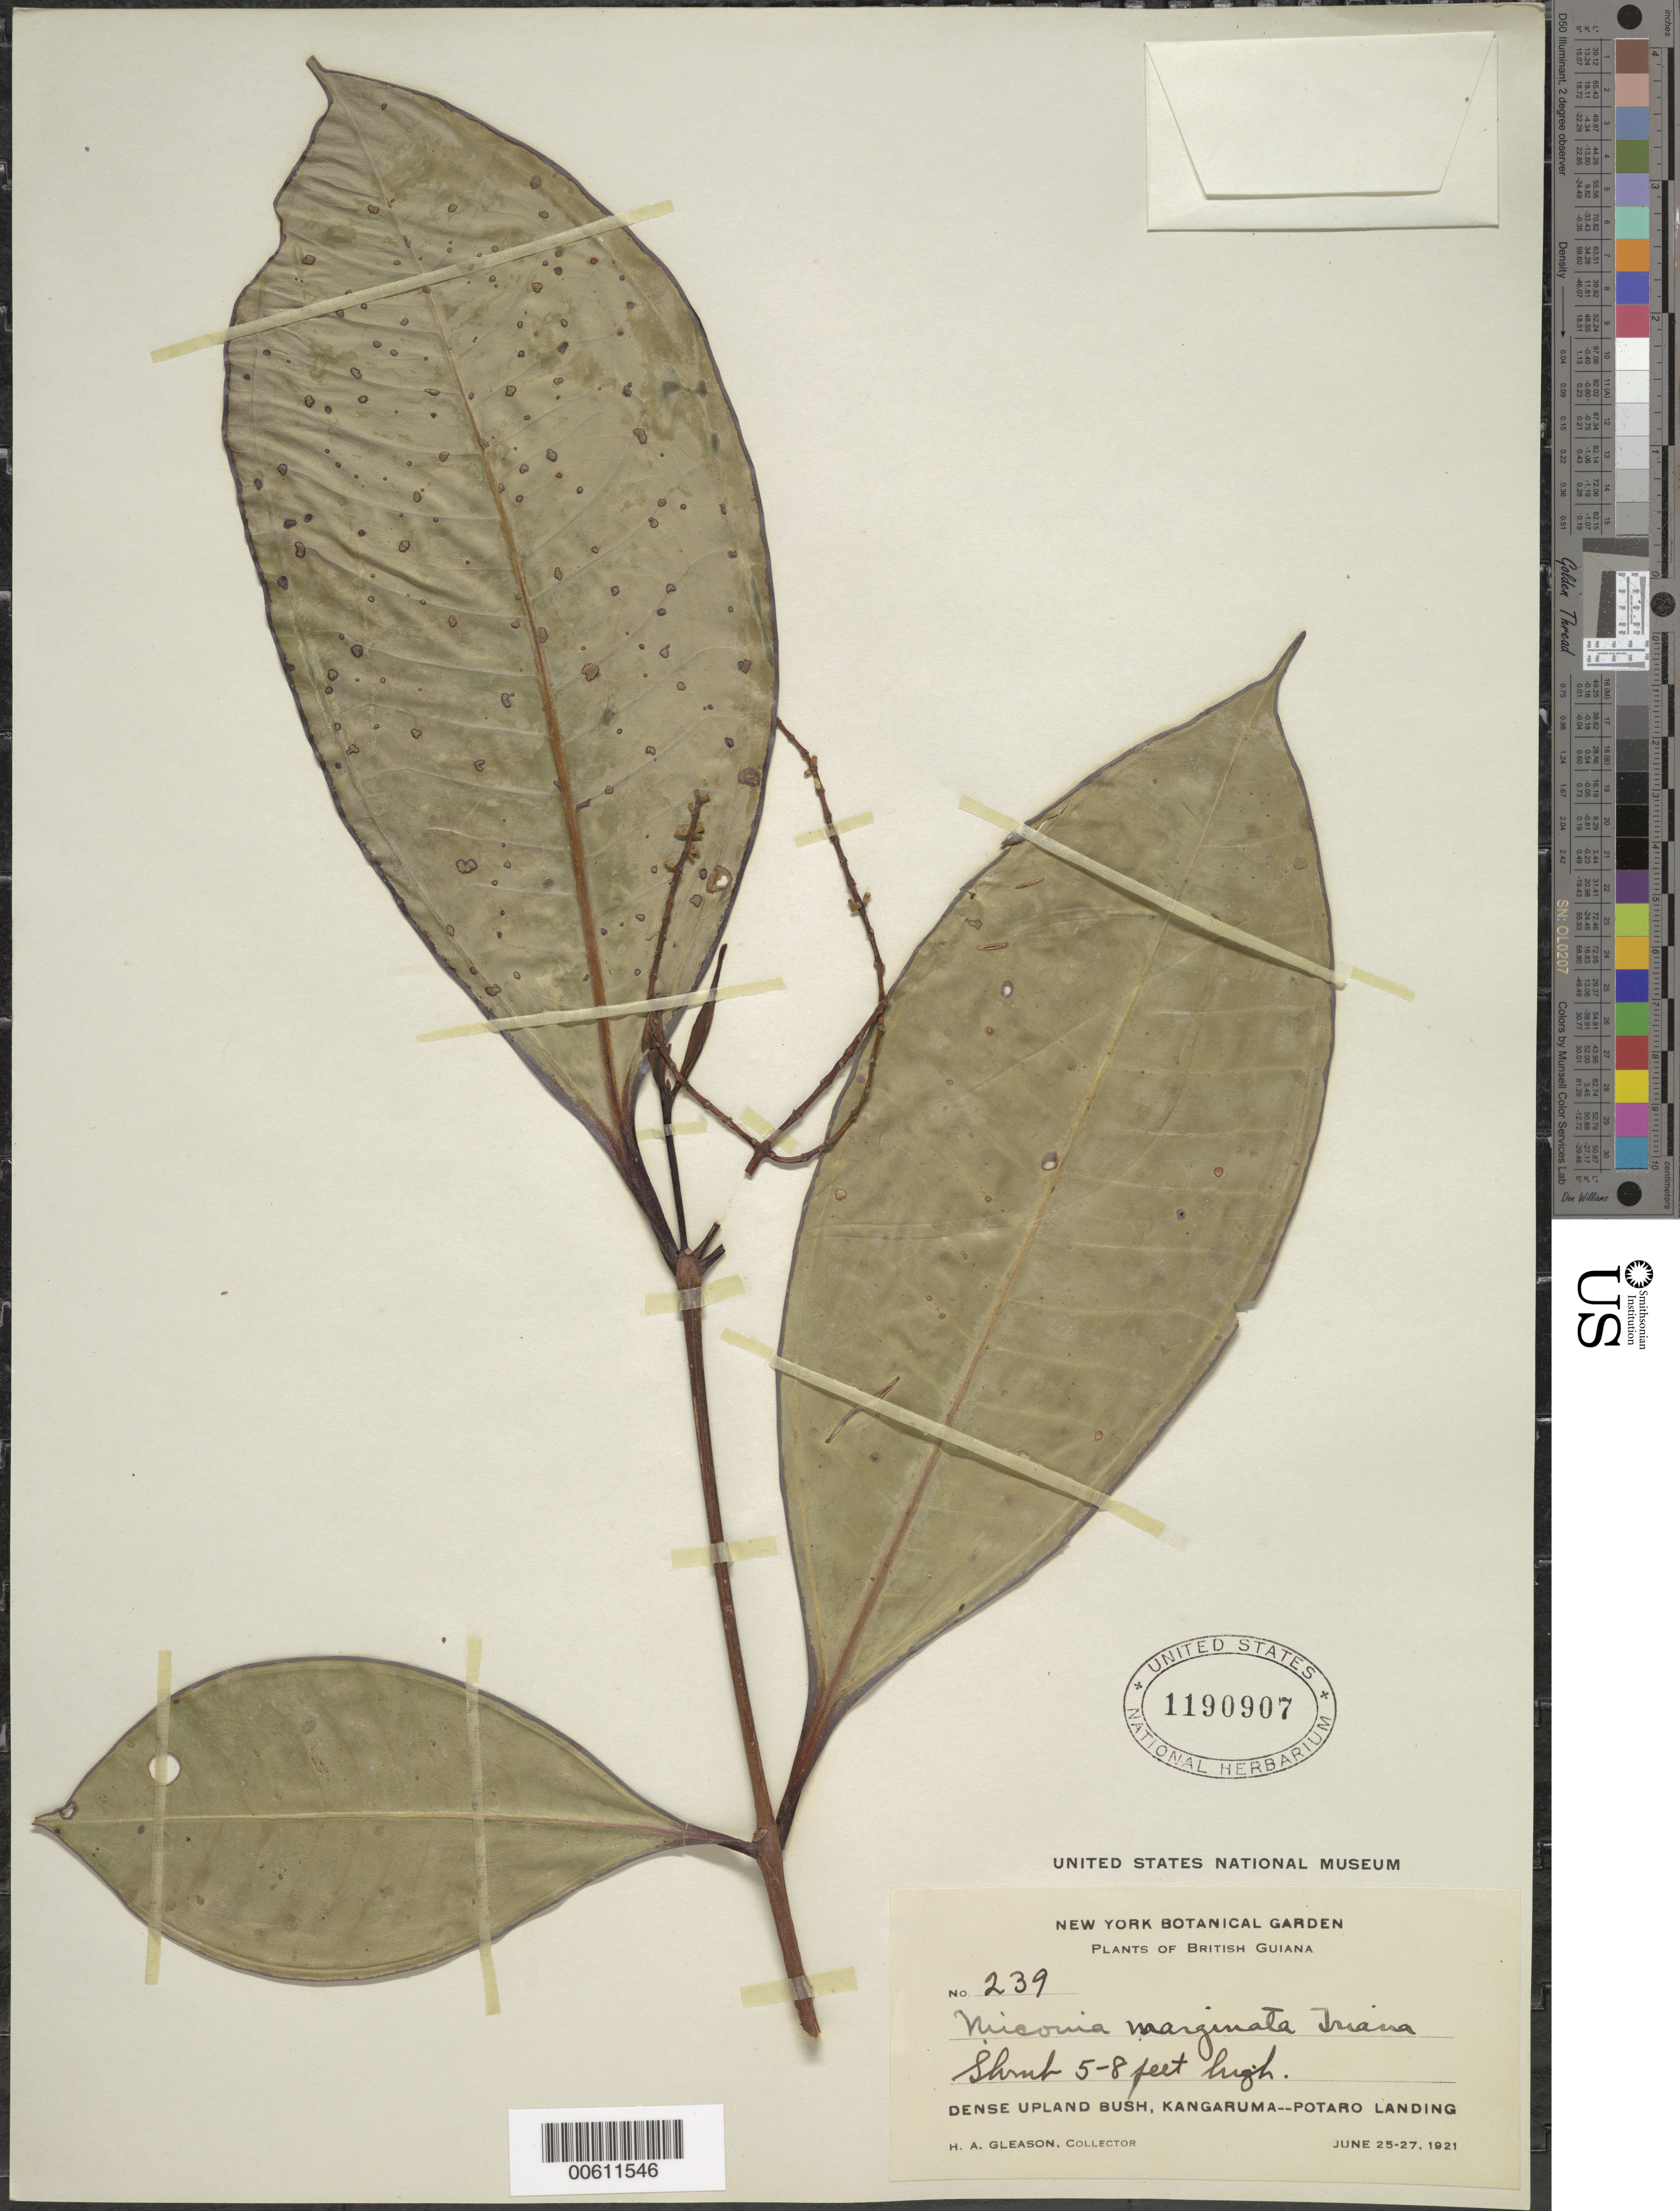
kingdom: Plantae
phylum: Tracheophyta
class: Magnoliopsida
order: Myrtales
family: Melastomataceae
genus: Miconia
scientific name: Miconia marginata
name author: Triana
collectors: H. A. Gleason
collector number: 239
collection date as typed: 25-Jun-21 to 27-Jun-21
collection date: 1921-06-25/1921-06-27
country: Guyana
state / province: Potaro-Siparuni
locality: Kangaruma, Potaro Landing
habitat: Dense upland bush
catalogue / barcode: US 1190907